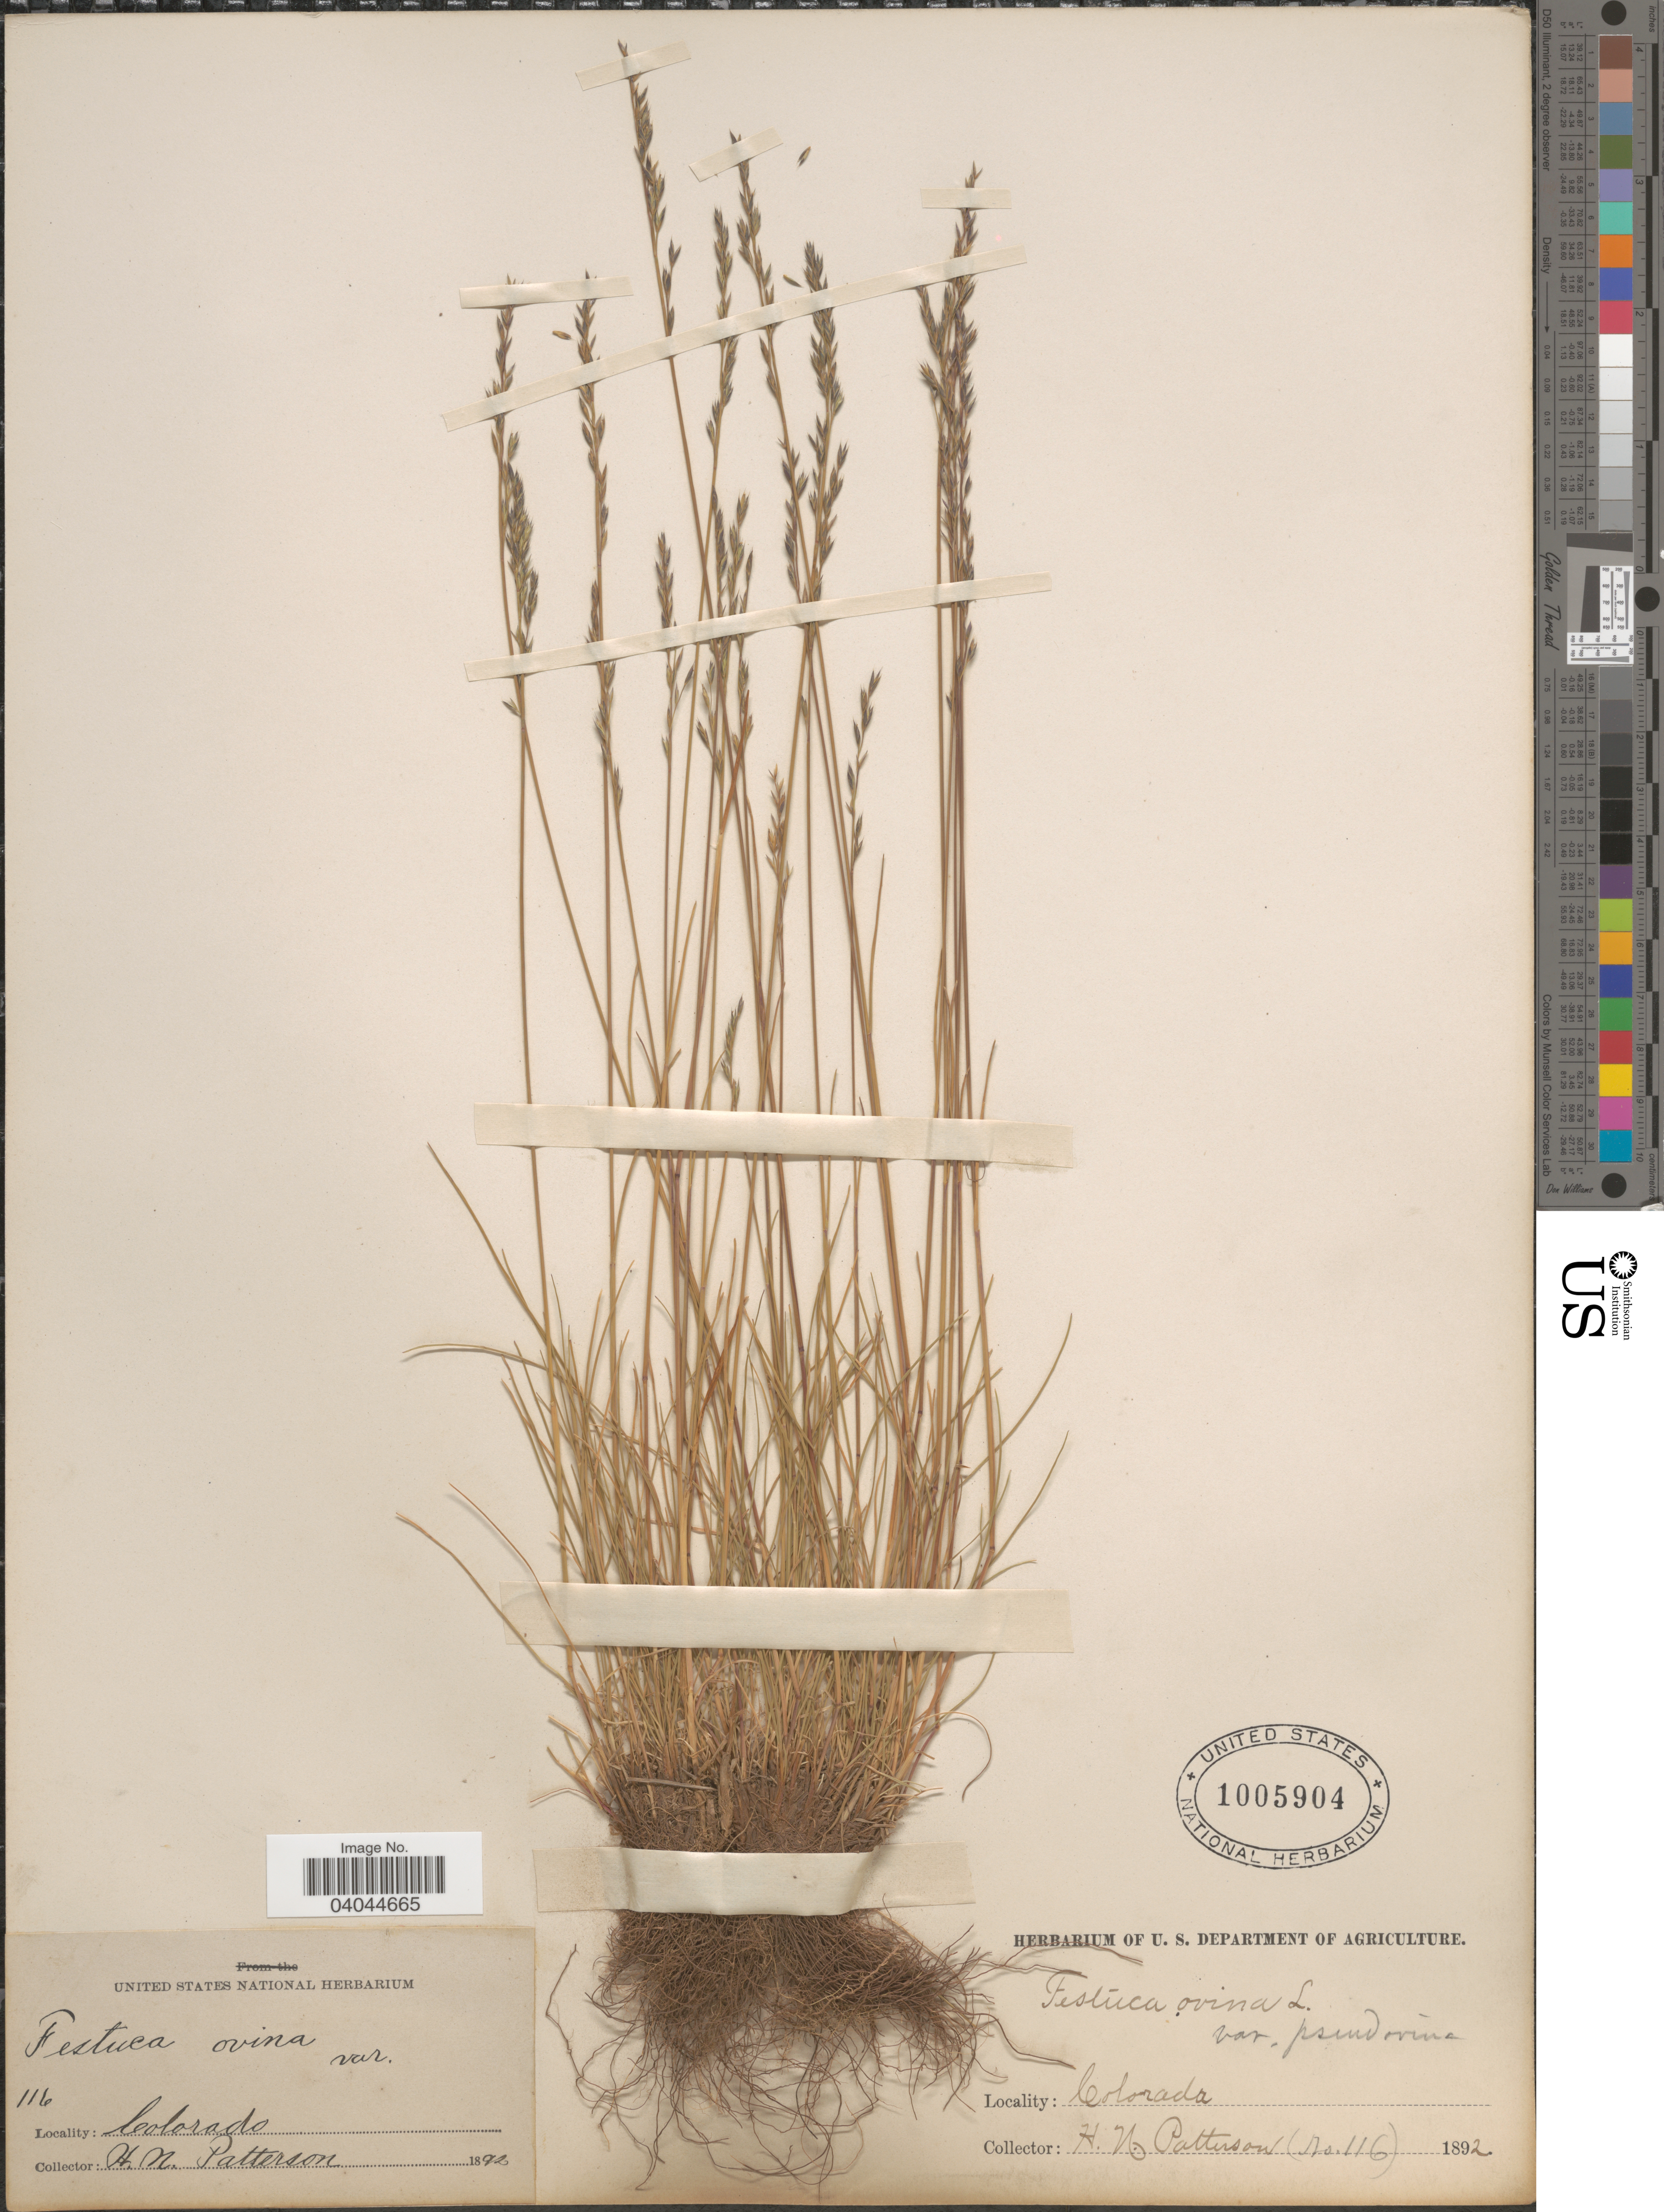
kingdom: Plantae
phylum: Tracheophyta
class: Liliopsida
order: Poales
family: Poaceae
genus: Festuca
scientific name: Festuca ovina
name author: L.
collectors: H. N. Patterson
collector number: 116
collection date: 1892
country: United States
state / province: Colorado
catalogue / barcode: US 1005904